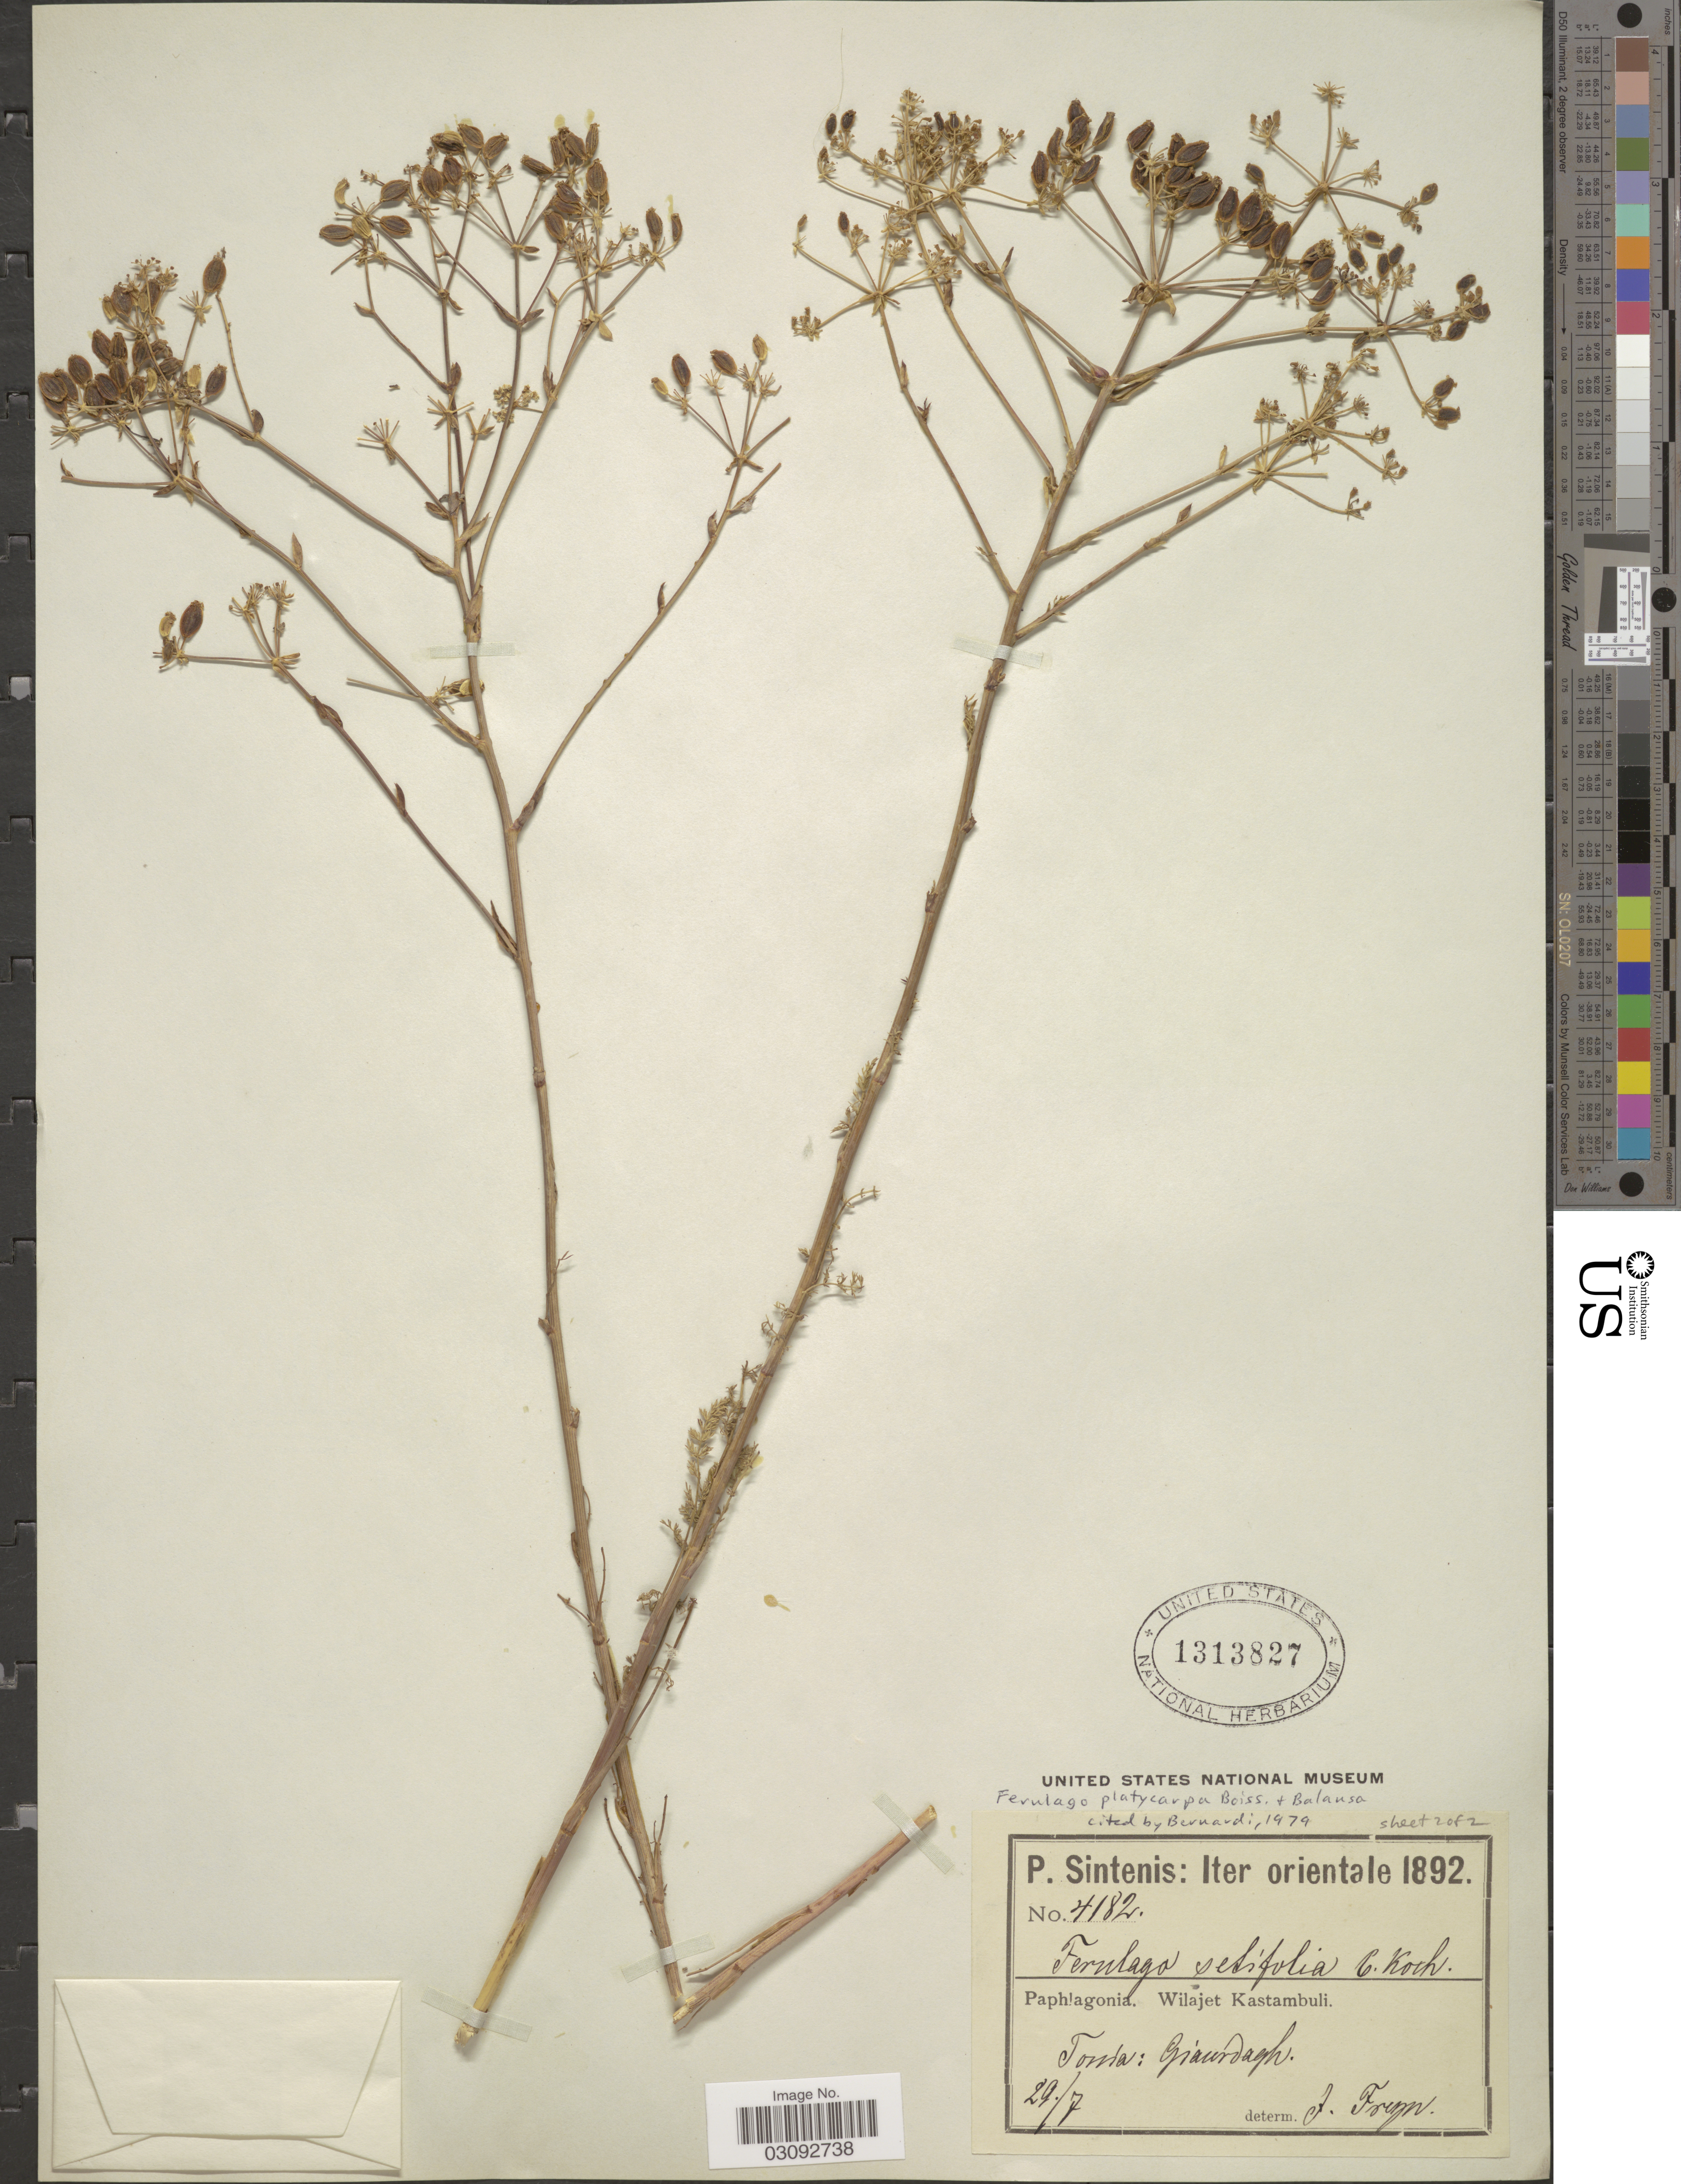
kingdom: Plantae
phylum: Tracheophyta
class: Magnoliopsida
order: Apiales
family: Apiaceae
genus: Ferulago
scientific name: Ferulago platycarpa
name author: Boiss. & Balansa in Boiss.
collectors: P. Sintenis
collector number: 4182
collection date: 1892-07-29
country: Turkey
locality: Iter Orientale, Paphlagonia. Wilajet Kastambuli, Tossia: Giaurdagh.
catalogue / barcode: US 1313827